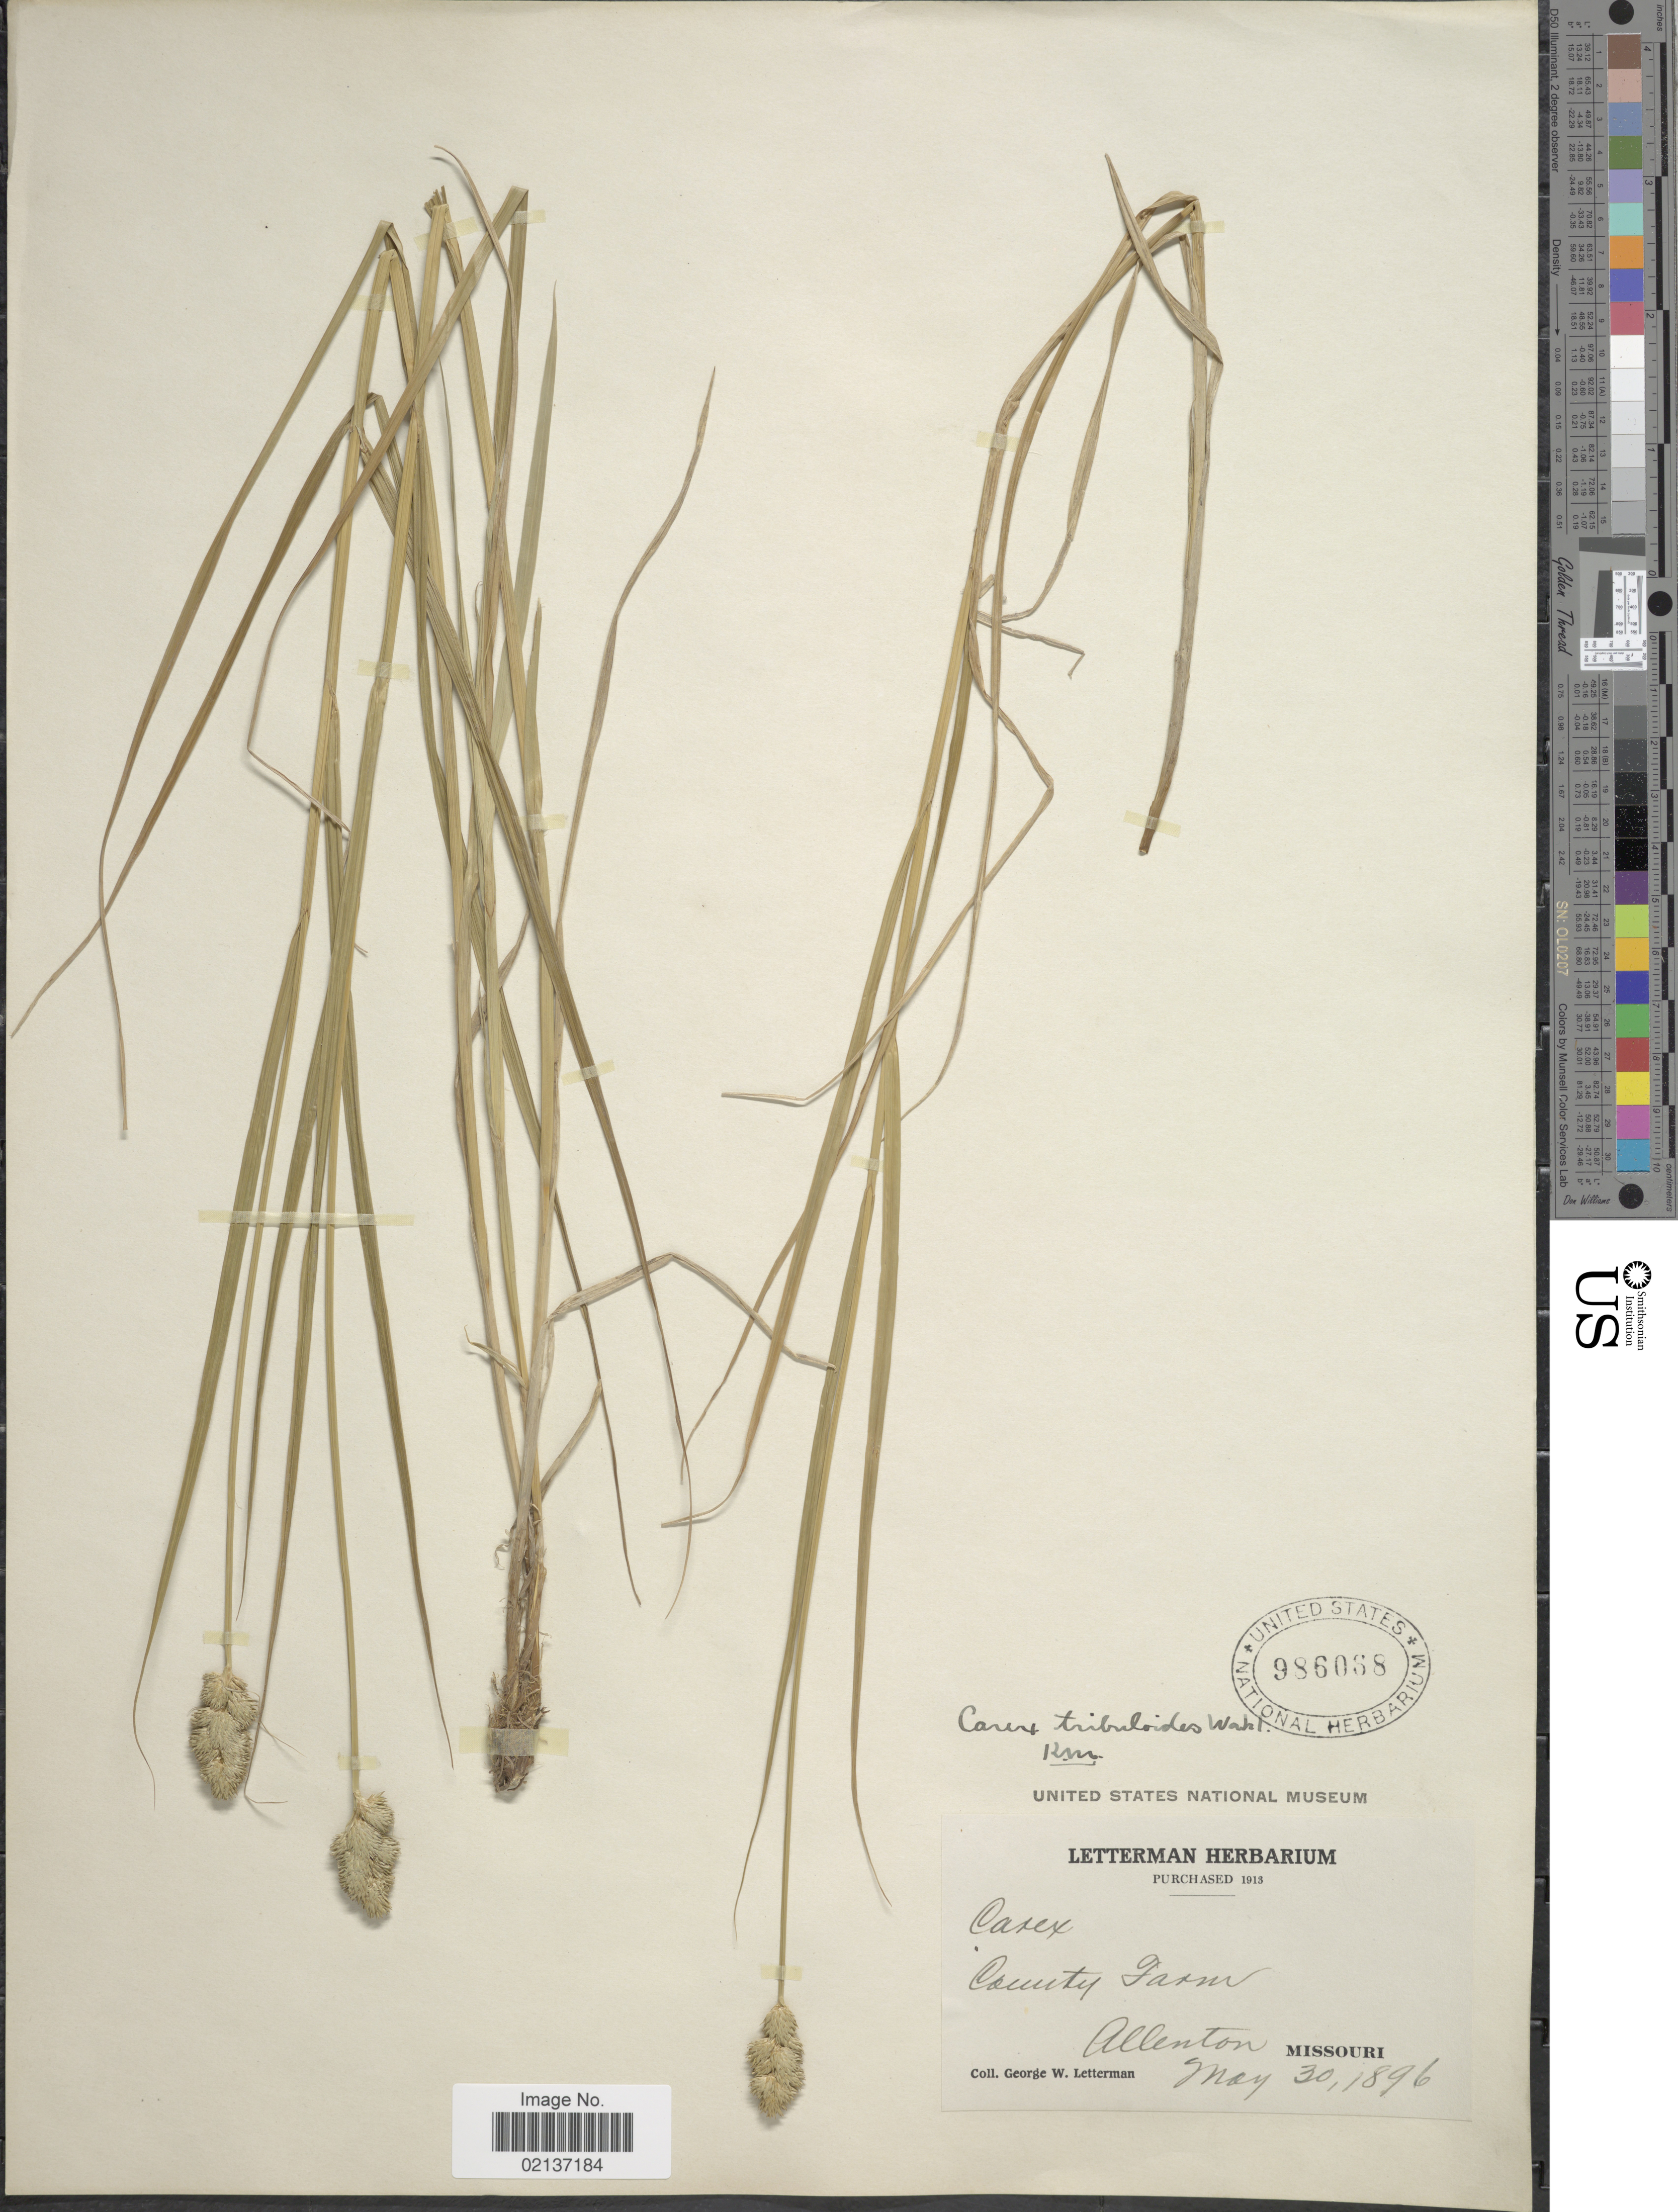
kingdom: Plantae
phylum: Tracheophyta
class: Liliopsida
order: Poales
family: Cyperaceae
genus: Carex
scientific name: Carex tribuloides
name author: Wahlenb.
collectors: G. W. Letterman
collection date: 1896-05-30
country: United States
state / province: Missouri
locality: County Farm, Allenton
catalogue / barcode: US 986088